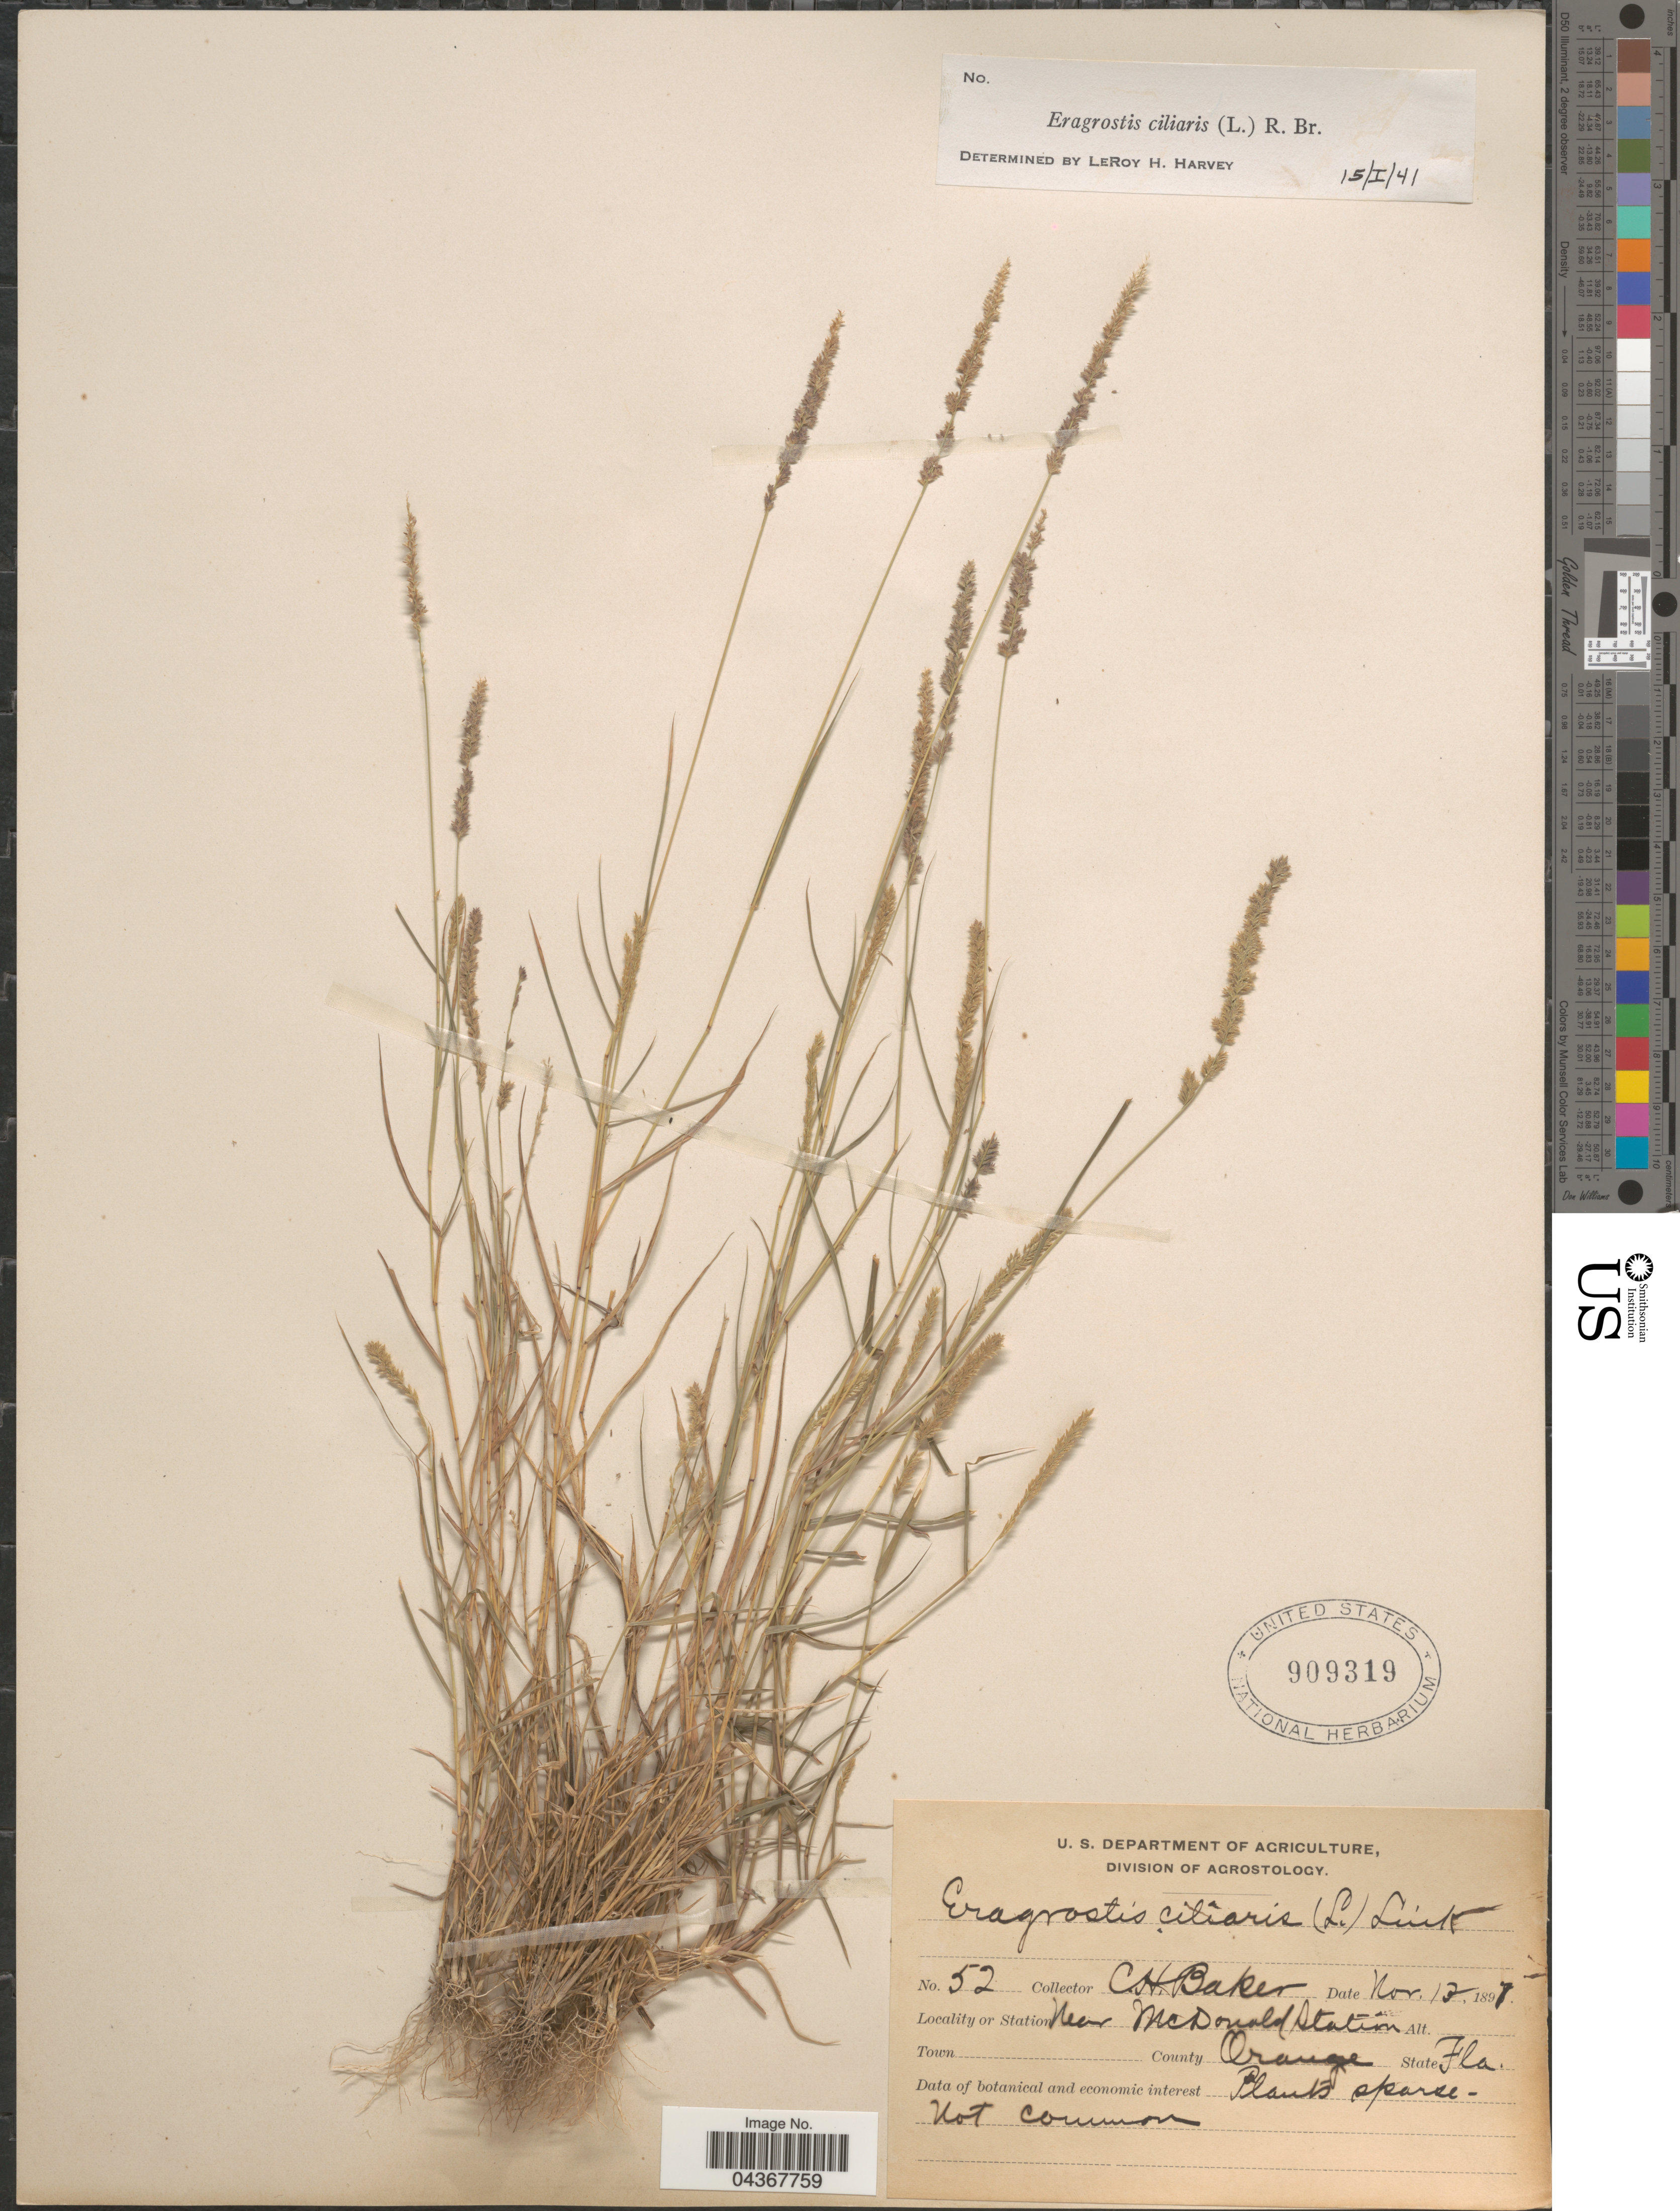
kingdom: Plantae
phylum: Tracheophyta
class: Liliopsida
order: Poales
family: Poaceae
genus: Eragrostis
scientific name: Eragrostis ciliaris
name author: (L.) R. Br.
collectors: C. H. Baker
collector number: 52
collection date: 1897-11-13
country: United States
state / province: Florida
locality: Station Near McDonald Station. County Orange.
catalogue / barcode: US 909319